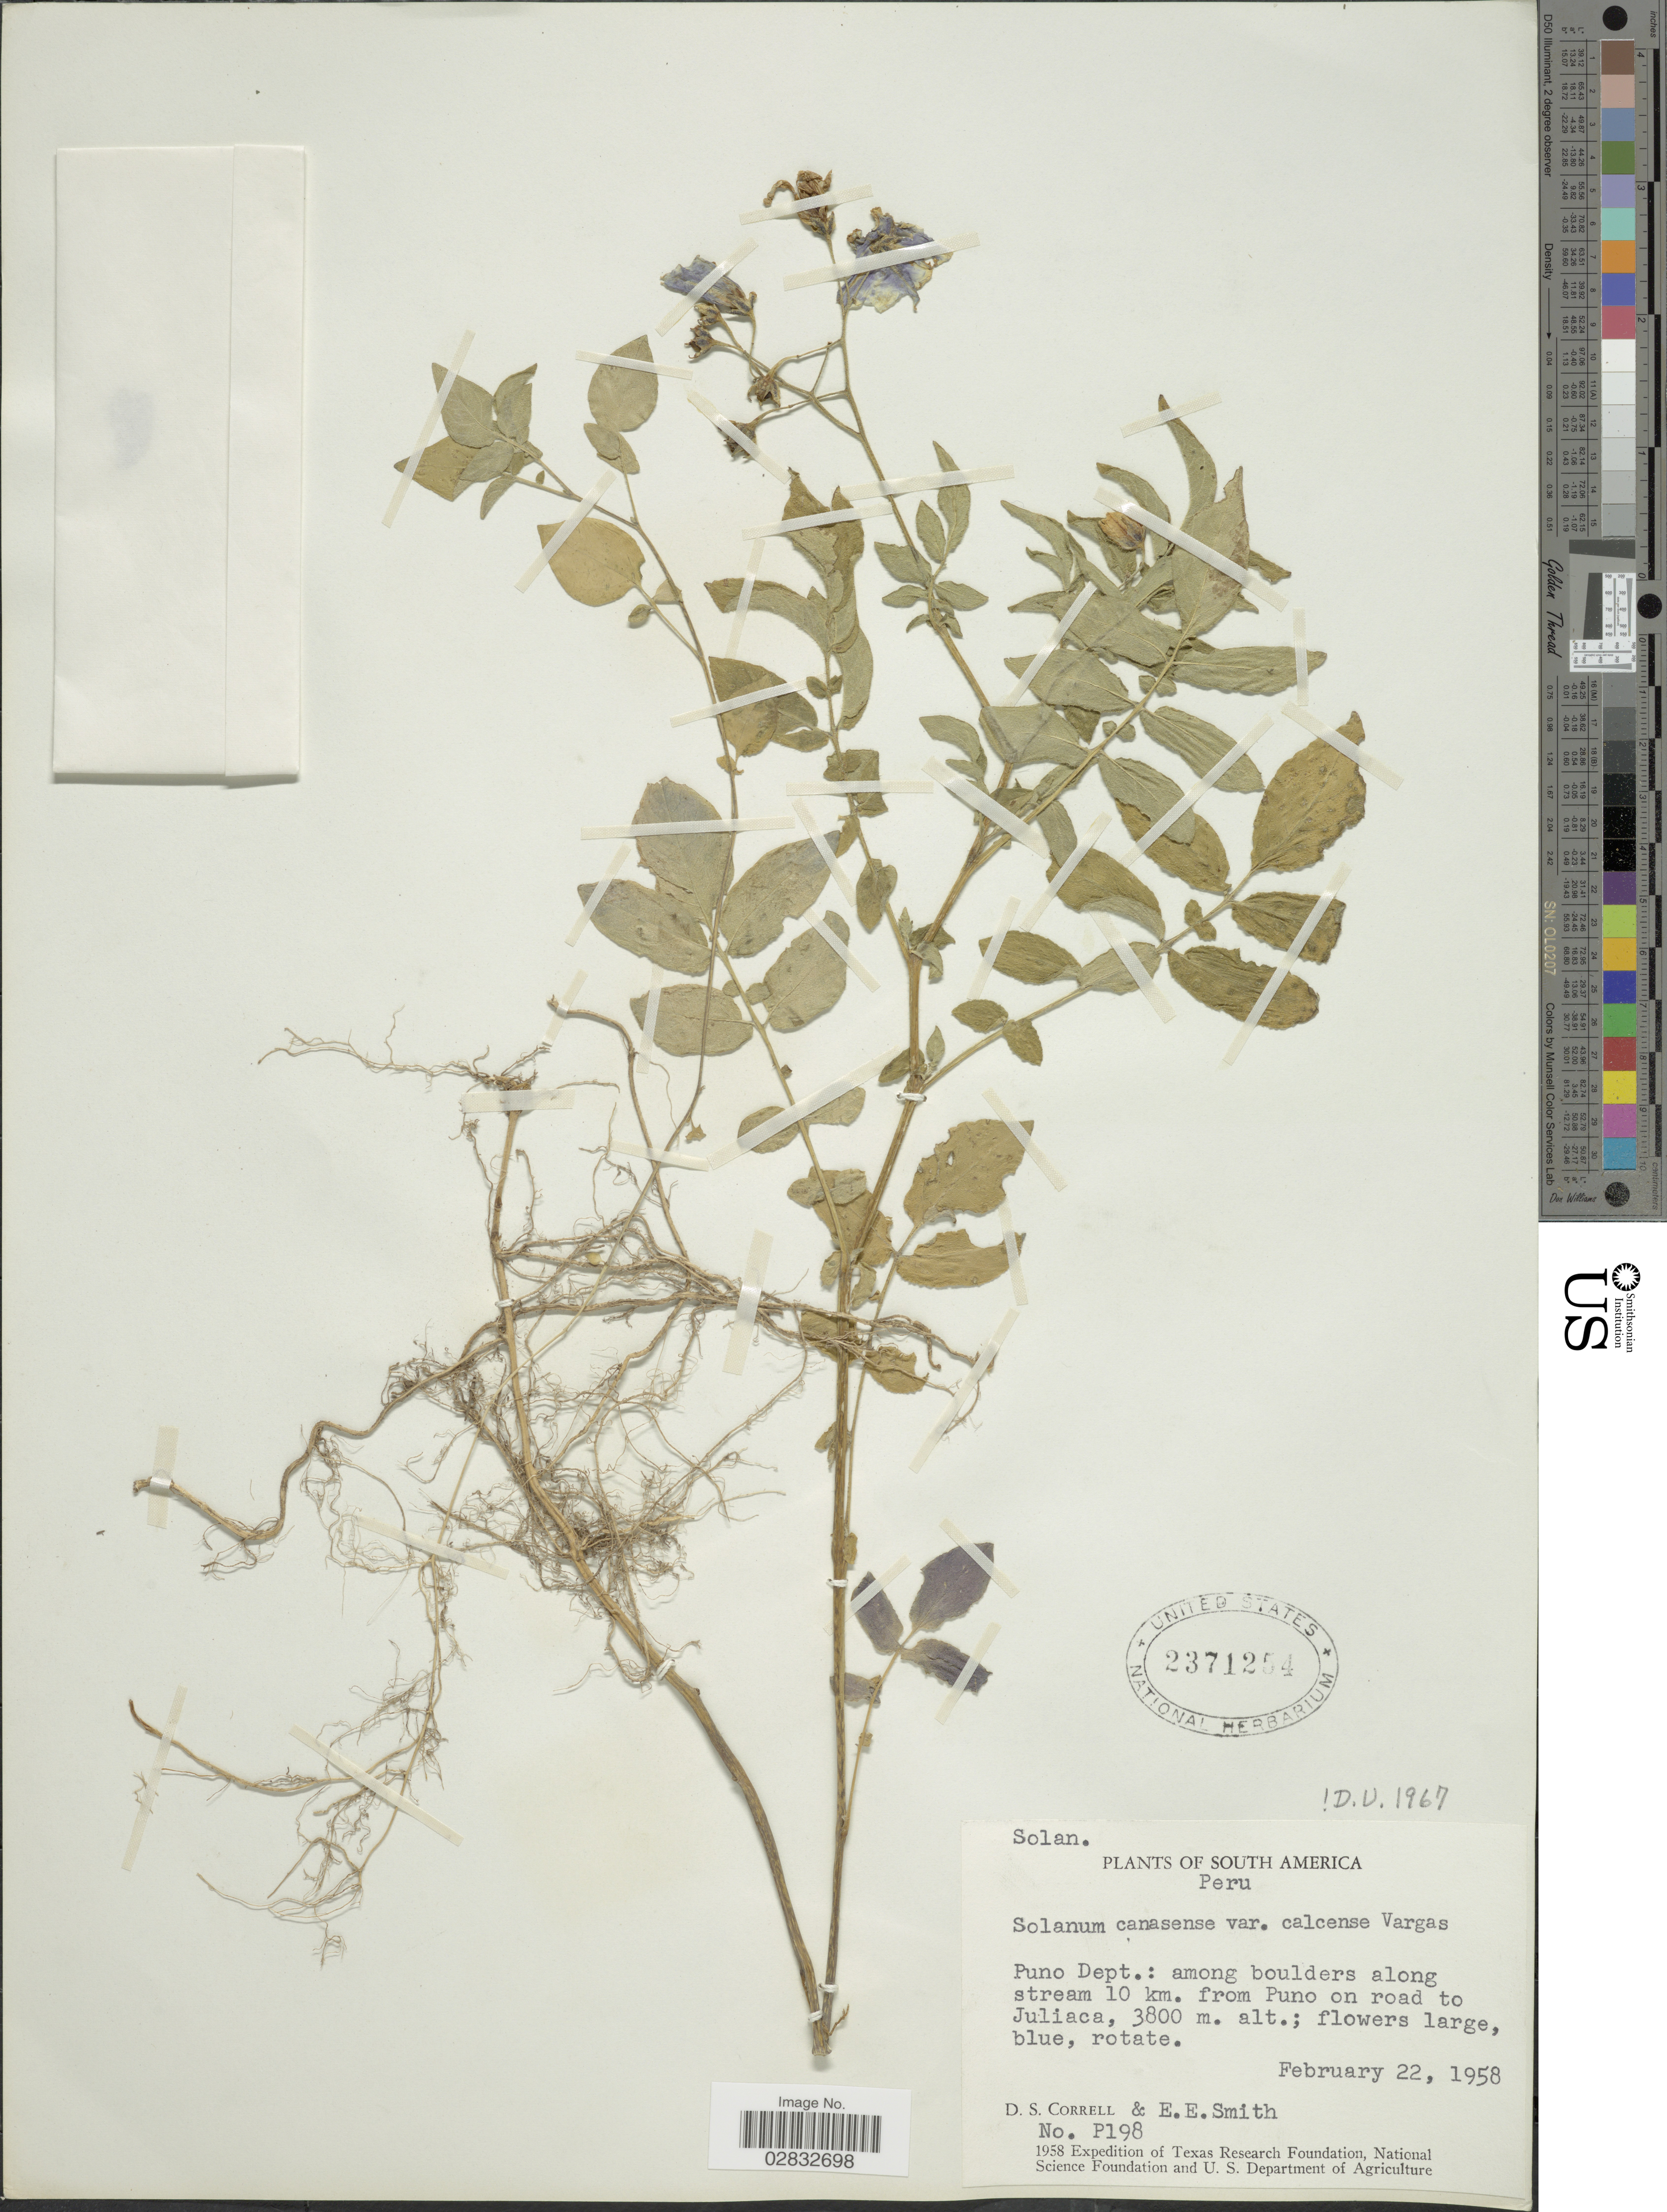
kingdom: Plantae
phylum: Tracheophyta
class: Magnoliopsida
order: Solanales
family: Solanaceae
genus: Solanum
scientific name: Solanum canaosense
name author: L.B. Sm. & Downs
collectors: D. S. Correll & E. E. Smith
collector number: P198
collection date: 1958-02-22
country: Peru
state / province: Puno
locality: Puno Dept.: among boulders along stream 10 km. from Puno on road to Juliaca.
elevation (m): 3800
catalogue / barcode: US 2371254